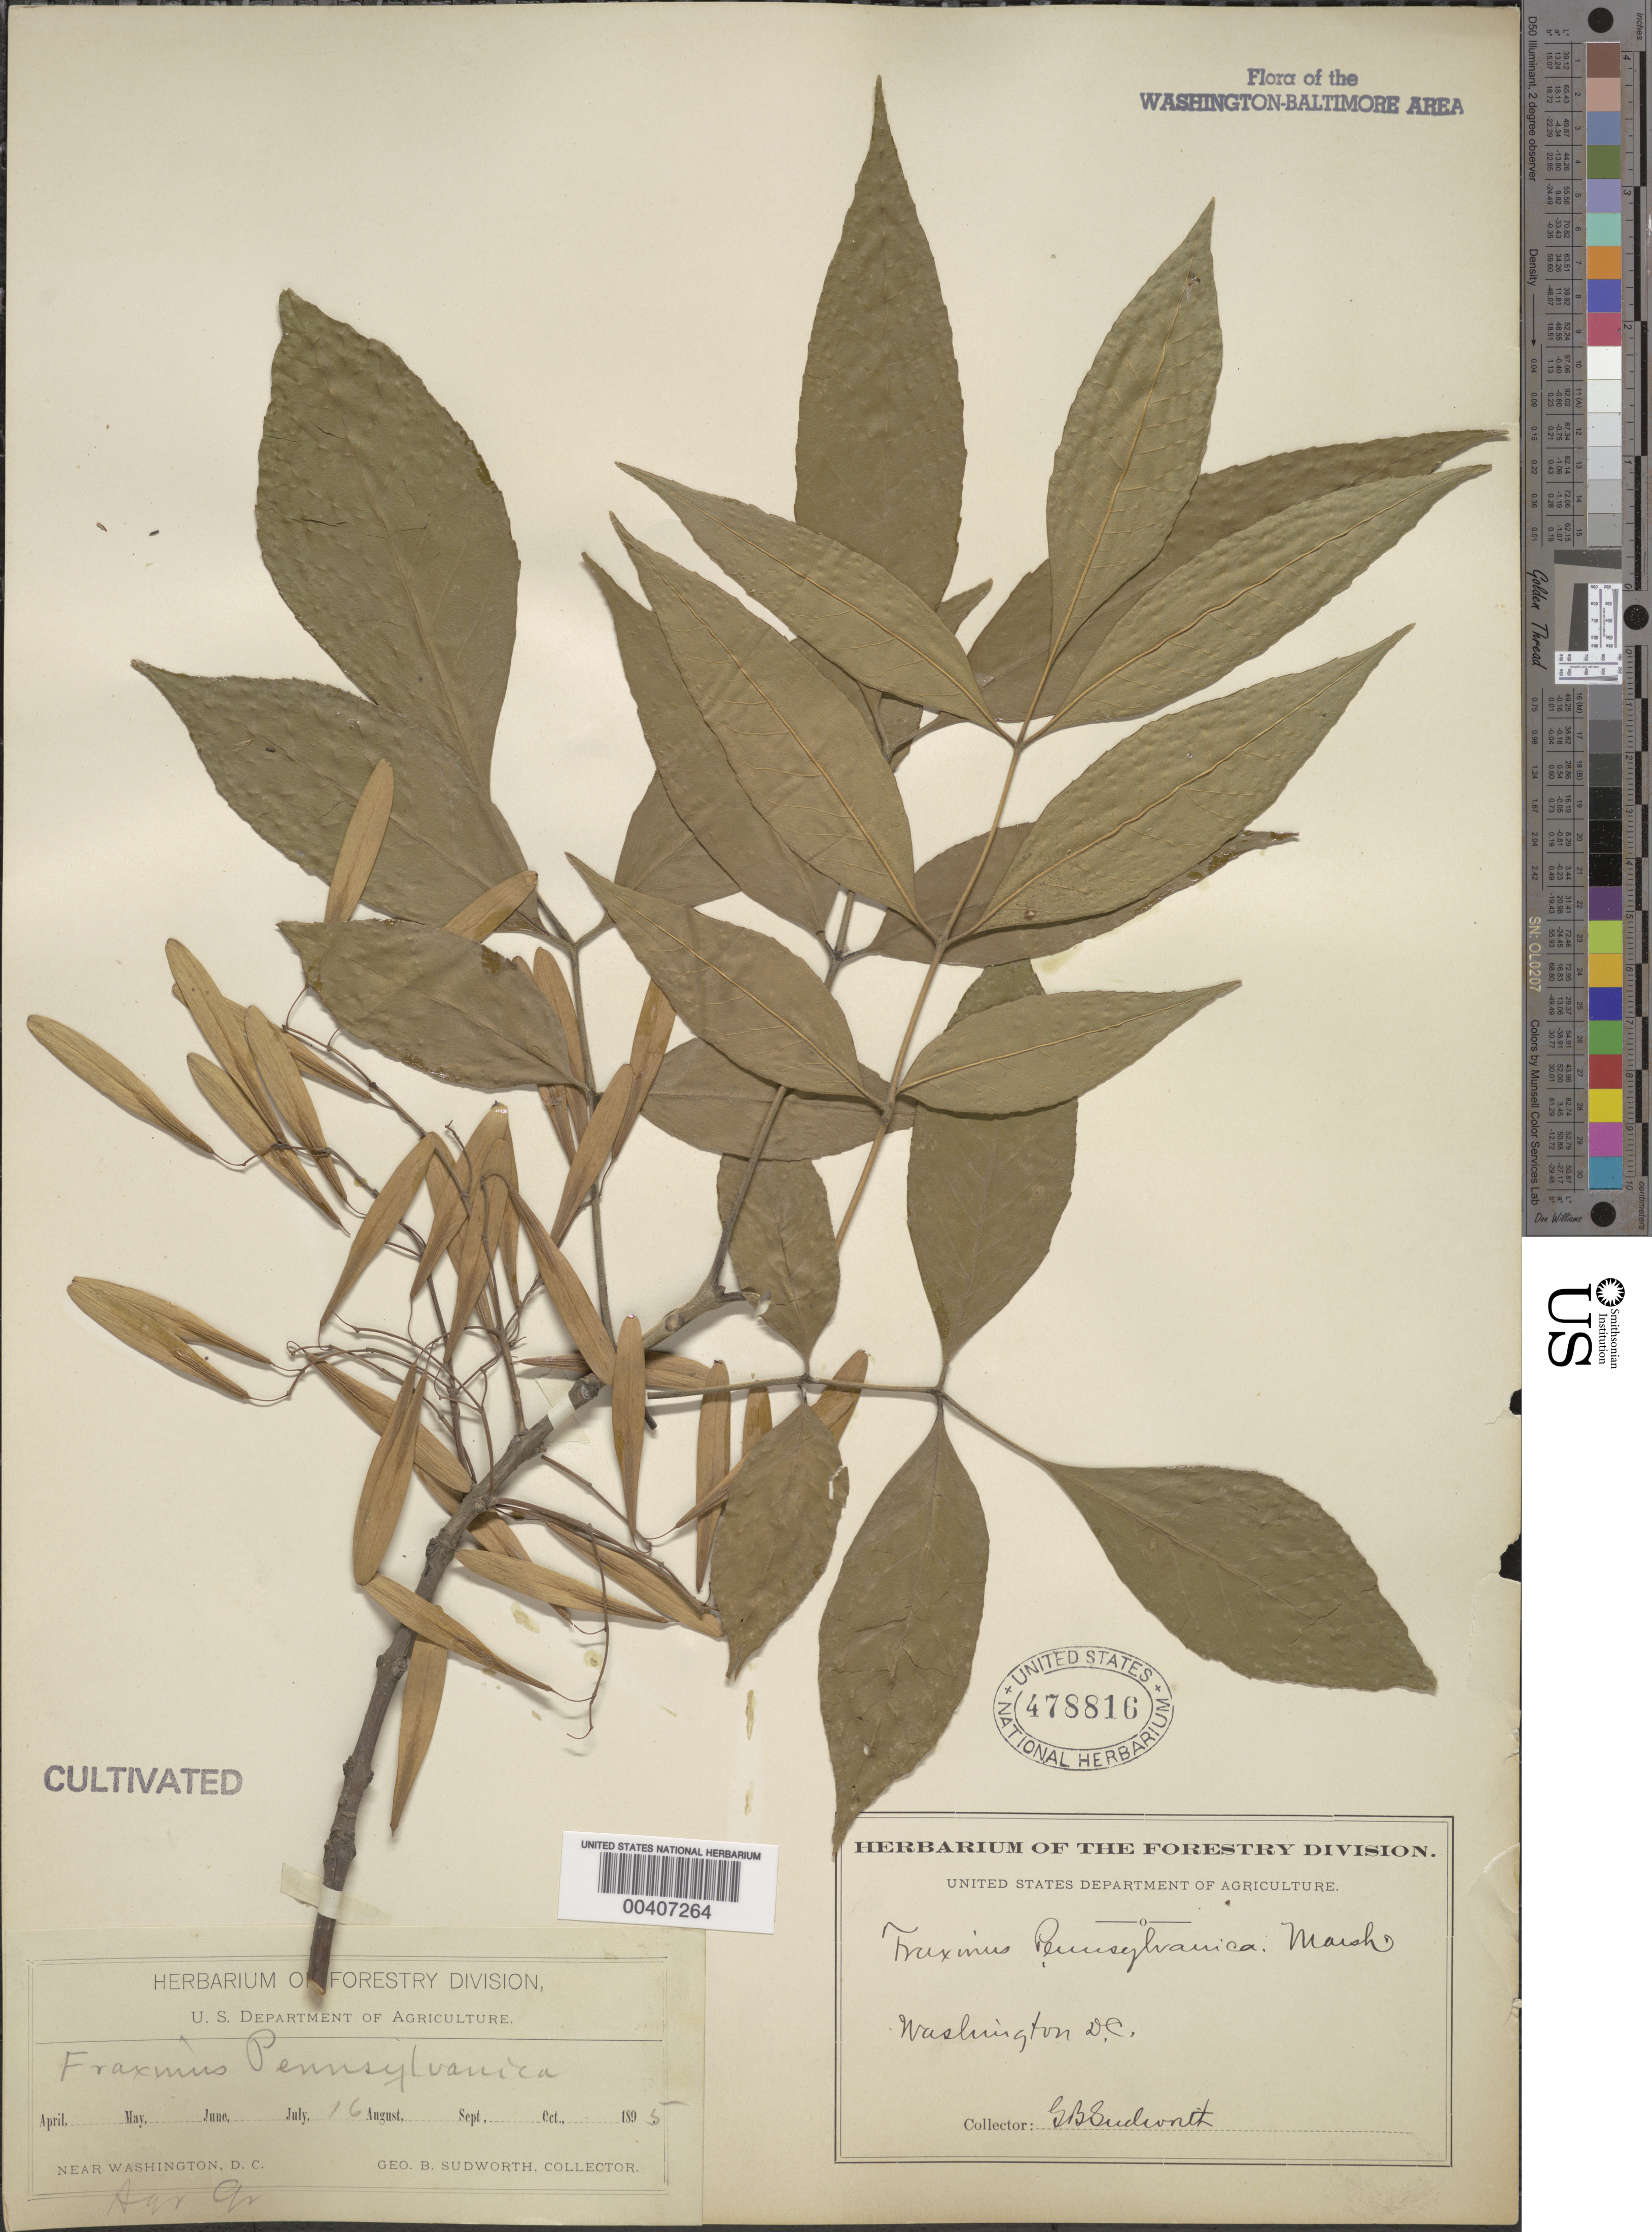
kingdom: Plantae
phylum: Tracheophyta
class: Magnoliopsida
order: Lamiales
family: Oleaceae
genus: Fraxinus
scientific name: Fraxinus pennsylvanica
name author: Marshall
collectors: G. B. Sudworth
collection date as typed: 16 Jul 1895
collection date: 1895-07-16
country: United States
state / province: District of Columbia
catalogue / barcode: US 478816